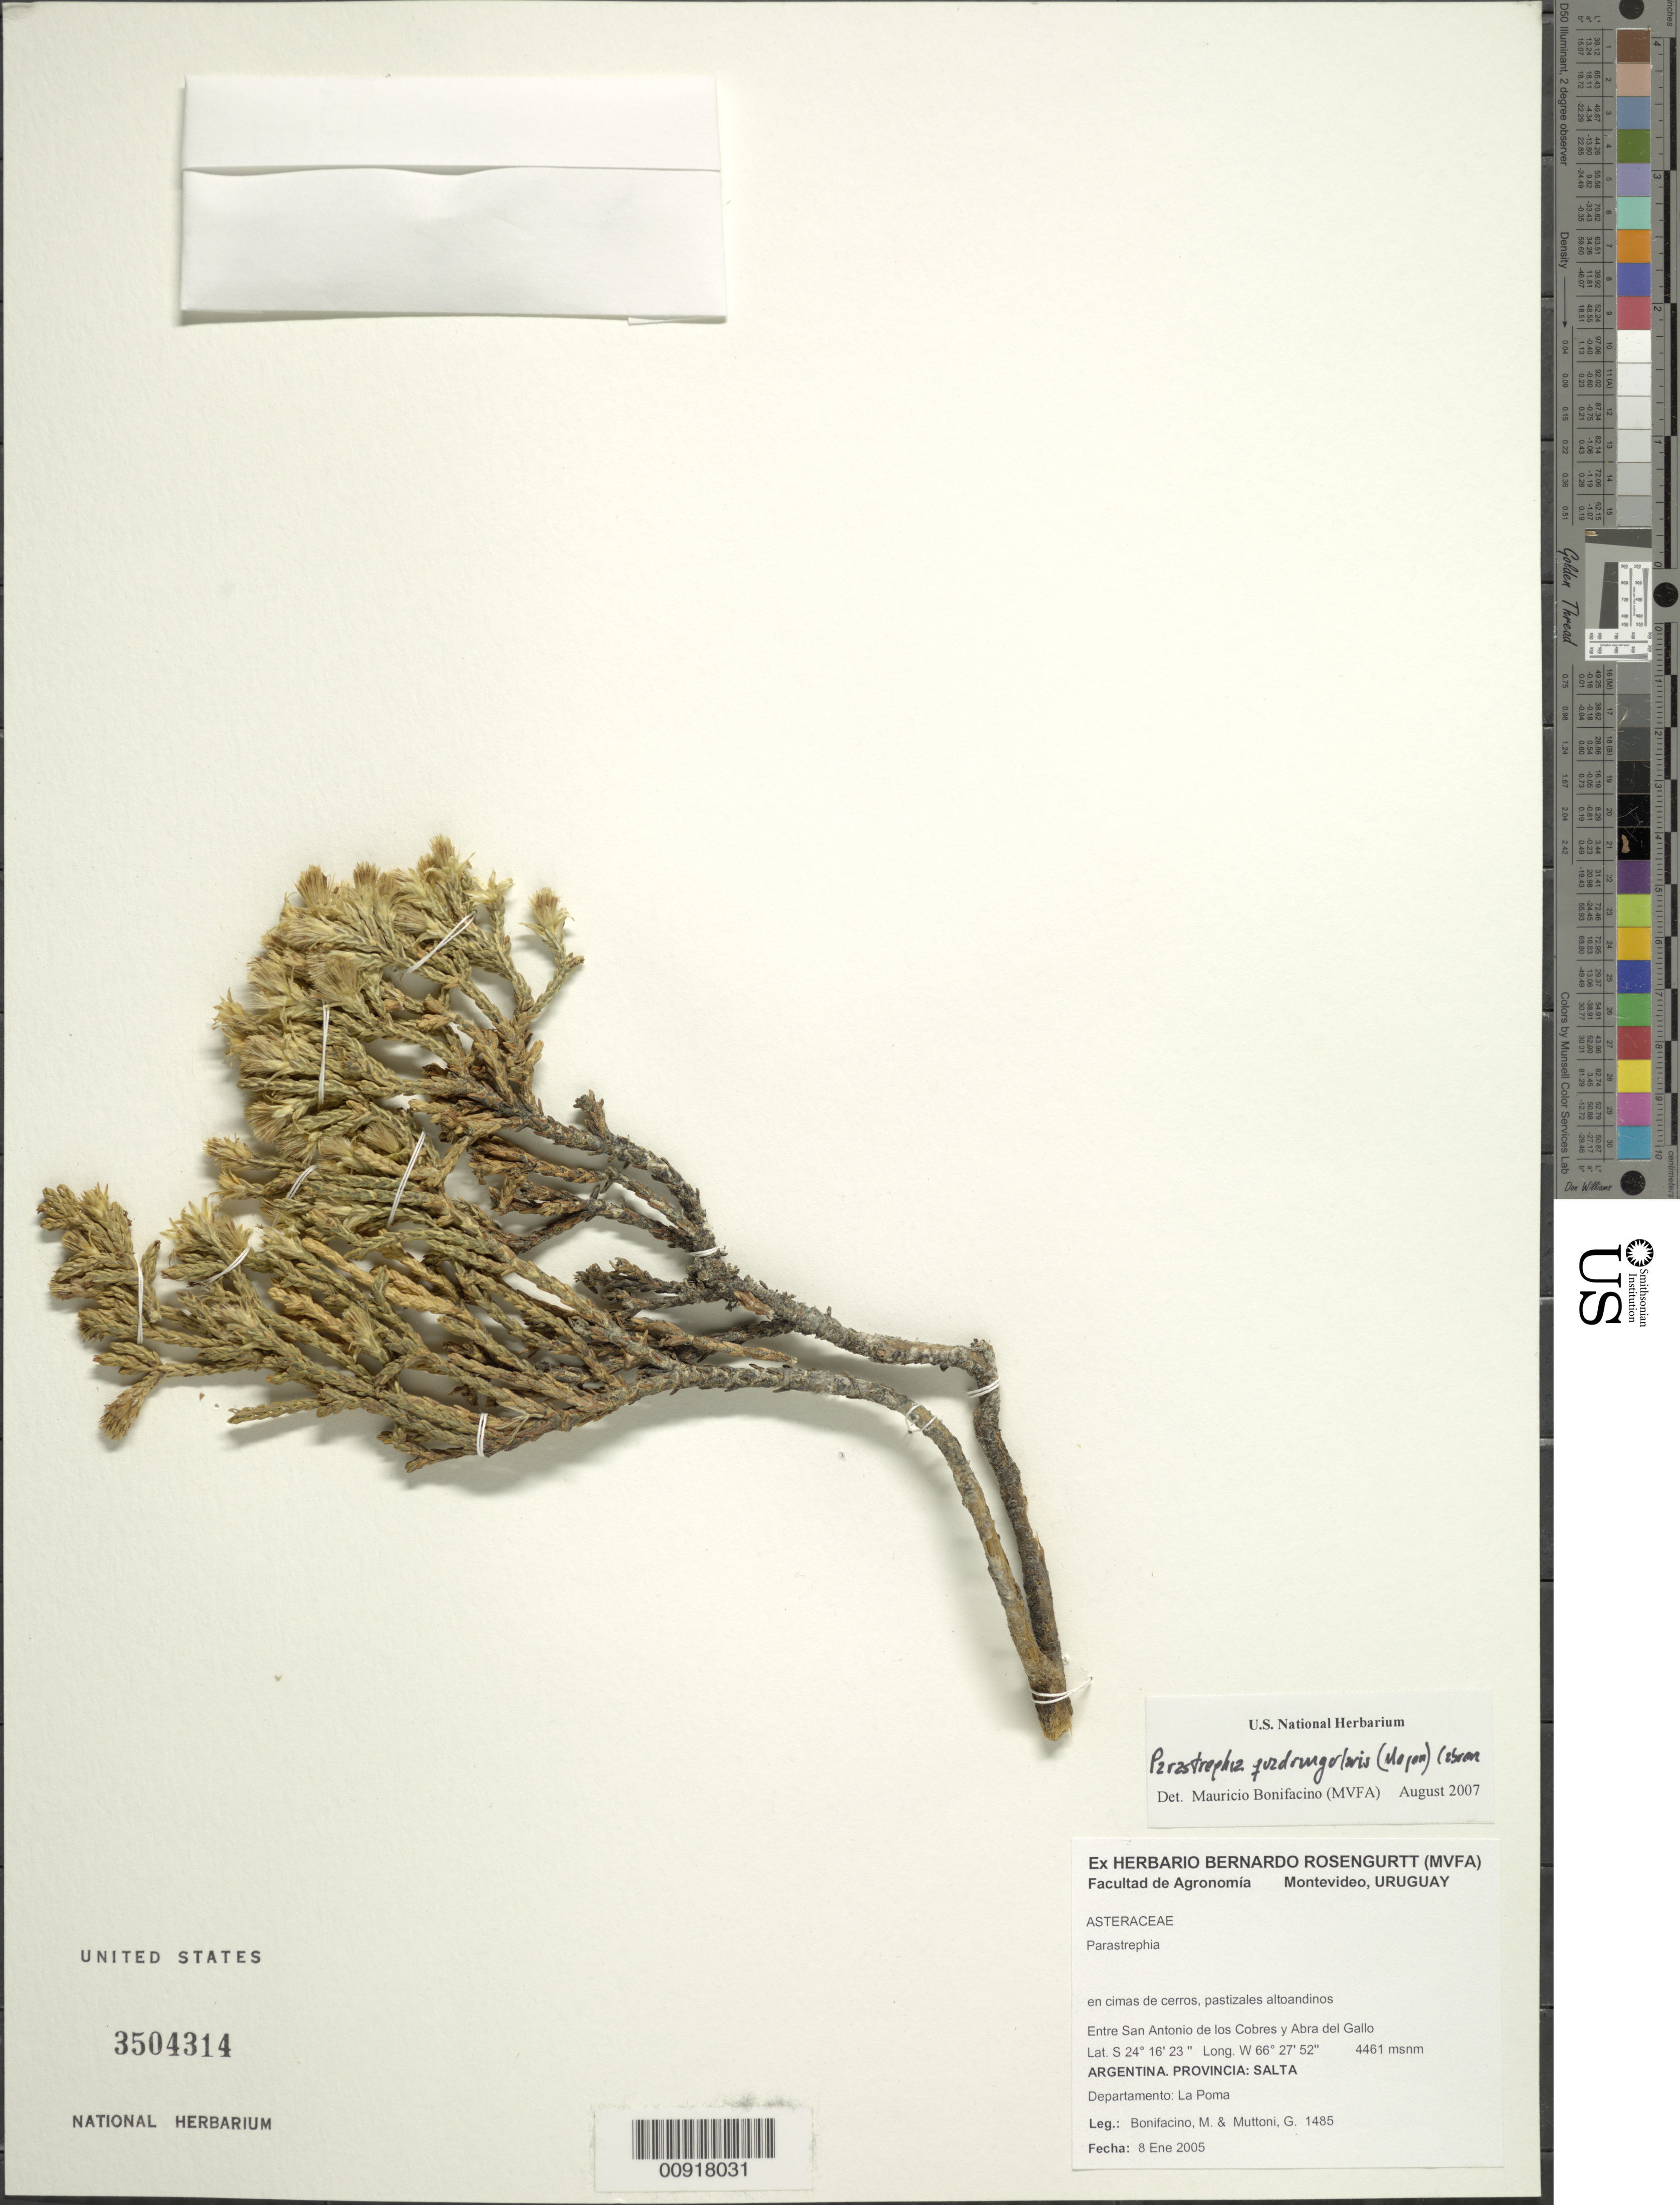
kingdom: Plantae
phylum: Tracheophyta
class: Magnoliopsida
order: Asterales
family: Asteraceae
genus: Parastrephia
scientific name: Parastrephia quadrangularis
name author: (Meyen) Cabrera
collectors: M. Bonifacino & G. Muttoni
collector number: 1485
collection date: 2005-01-08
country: Argentina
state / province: Salta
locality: Dpto. La Poma, entre San Antonio de los Cobres y Abra del Gallo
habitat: Cimas de cerros, pastizales altoandinos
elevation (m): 4461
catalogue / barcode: US 3504314